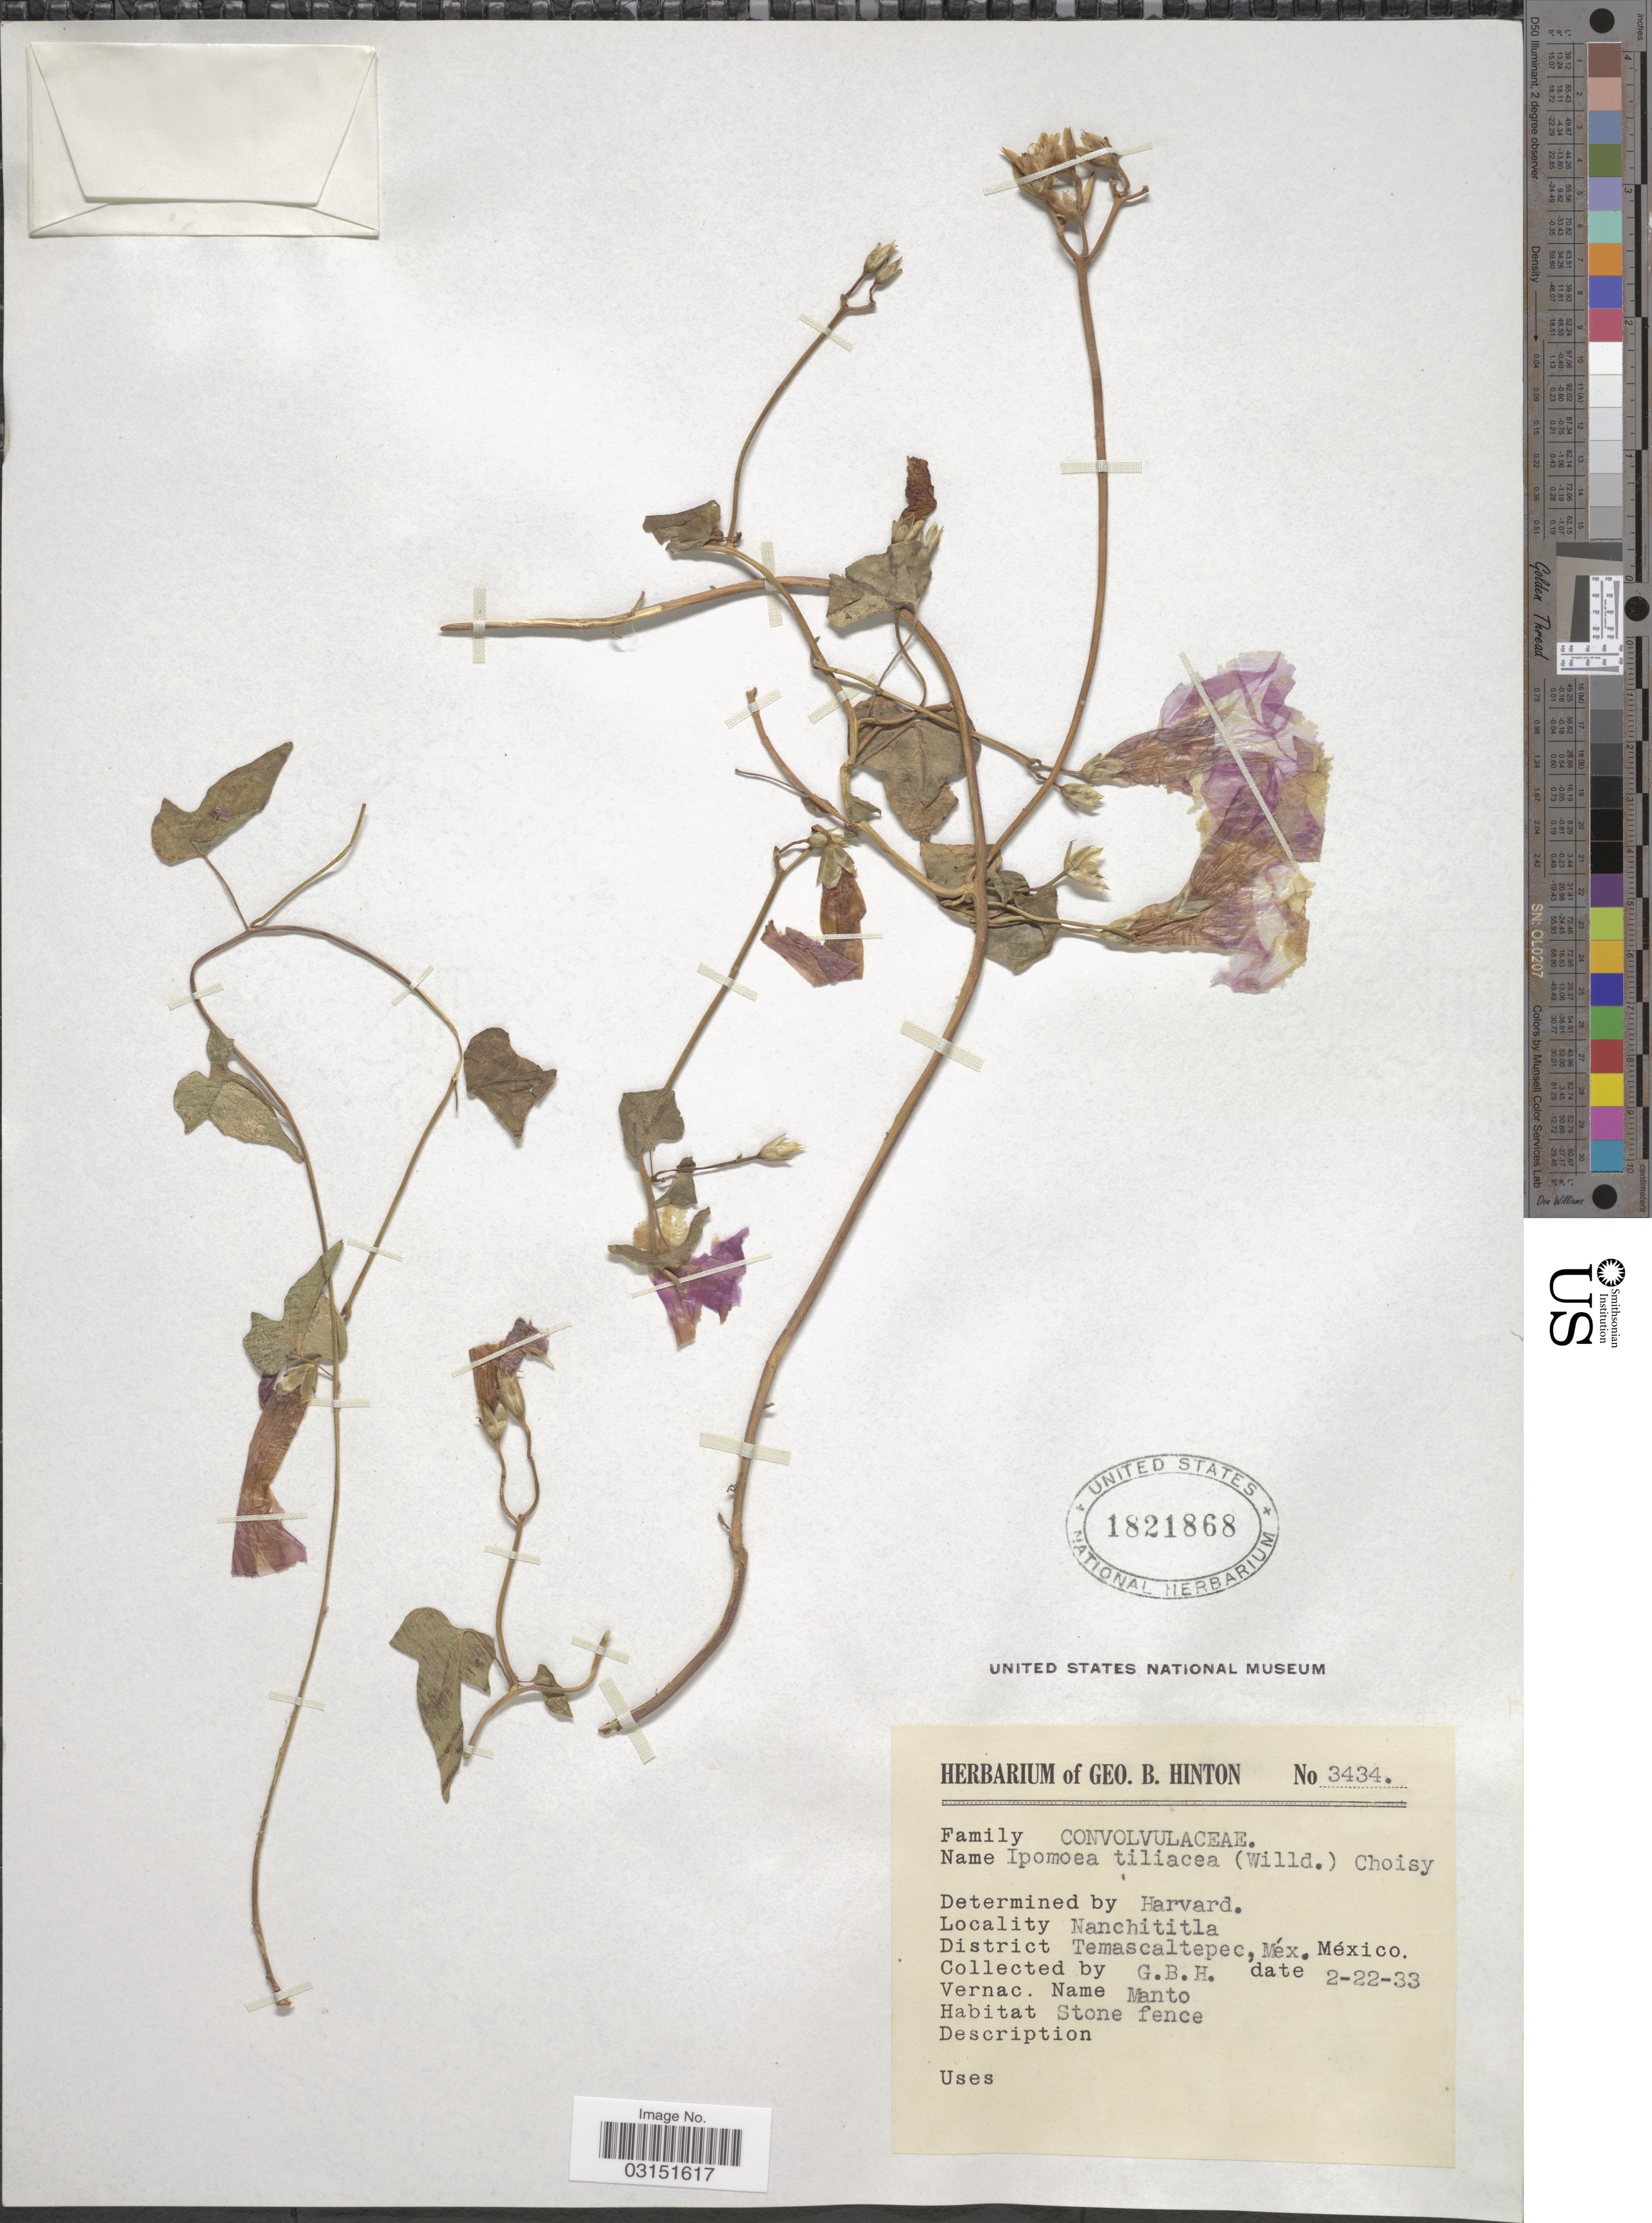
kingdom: Plantae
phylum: Tracheophyta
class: Magnoliopsida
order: Solanales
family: Convolvulaceae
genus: Ipomoea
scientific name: Ipomoea tiliacea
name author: (Willd.) Choisy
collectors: G. B. Hinton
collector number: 3434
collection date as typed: Transcribed d/m/y: 22/2/33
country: Mexico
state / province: México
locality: Nanchititla. District Temascaltepec.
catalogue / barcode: US 1821868